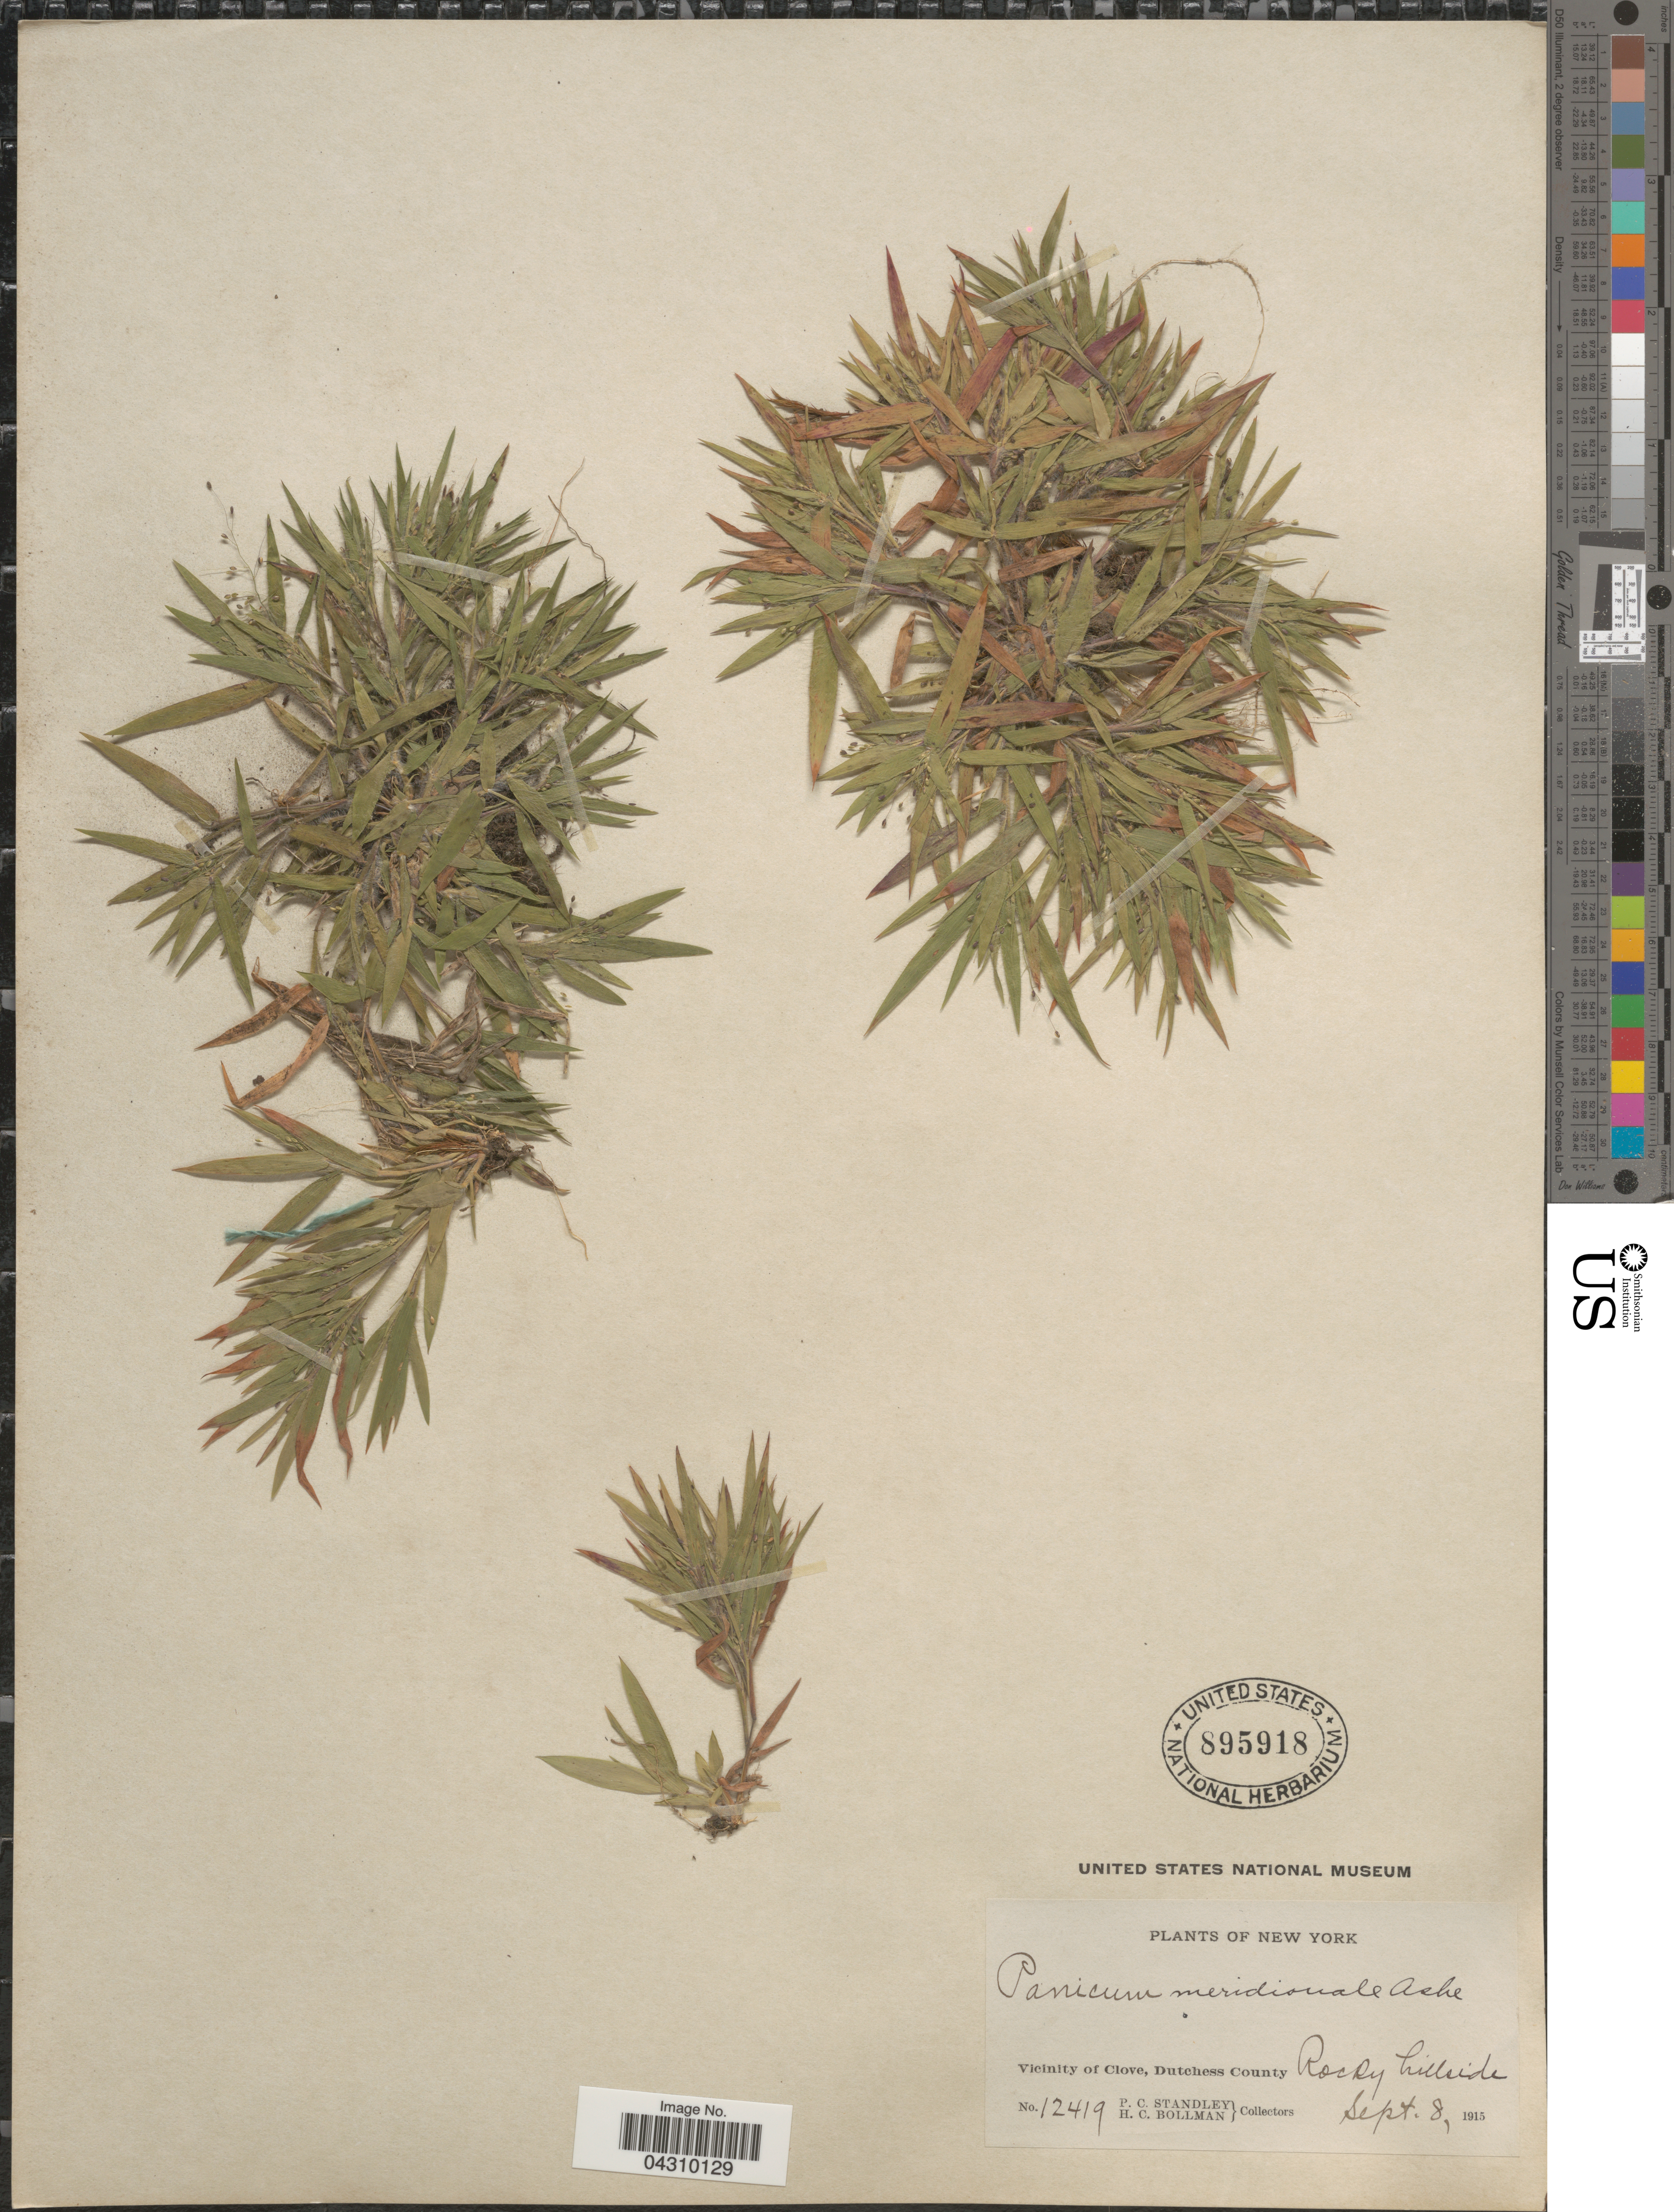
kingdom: Plantae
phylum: Tracheophyta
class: Liliopsida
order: Poales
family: Poaceae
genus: Dichanthelium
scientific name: Dichanthelium acuminatum var. acuminatum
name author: (Sw.) Gould & C.A. Clark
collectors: P. C. Standley & H. C. Bollman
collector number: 12419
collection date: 1915-09-08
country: United States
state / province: New York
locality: Vicinity of Clove, Dutchess County. Rocky hillside.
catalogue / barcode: US 895918